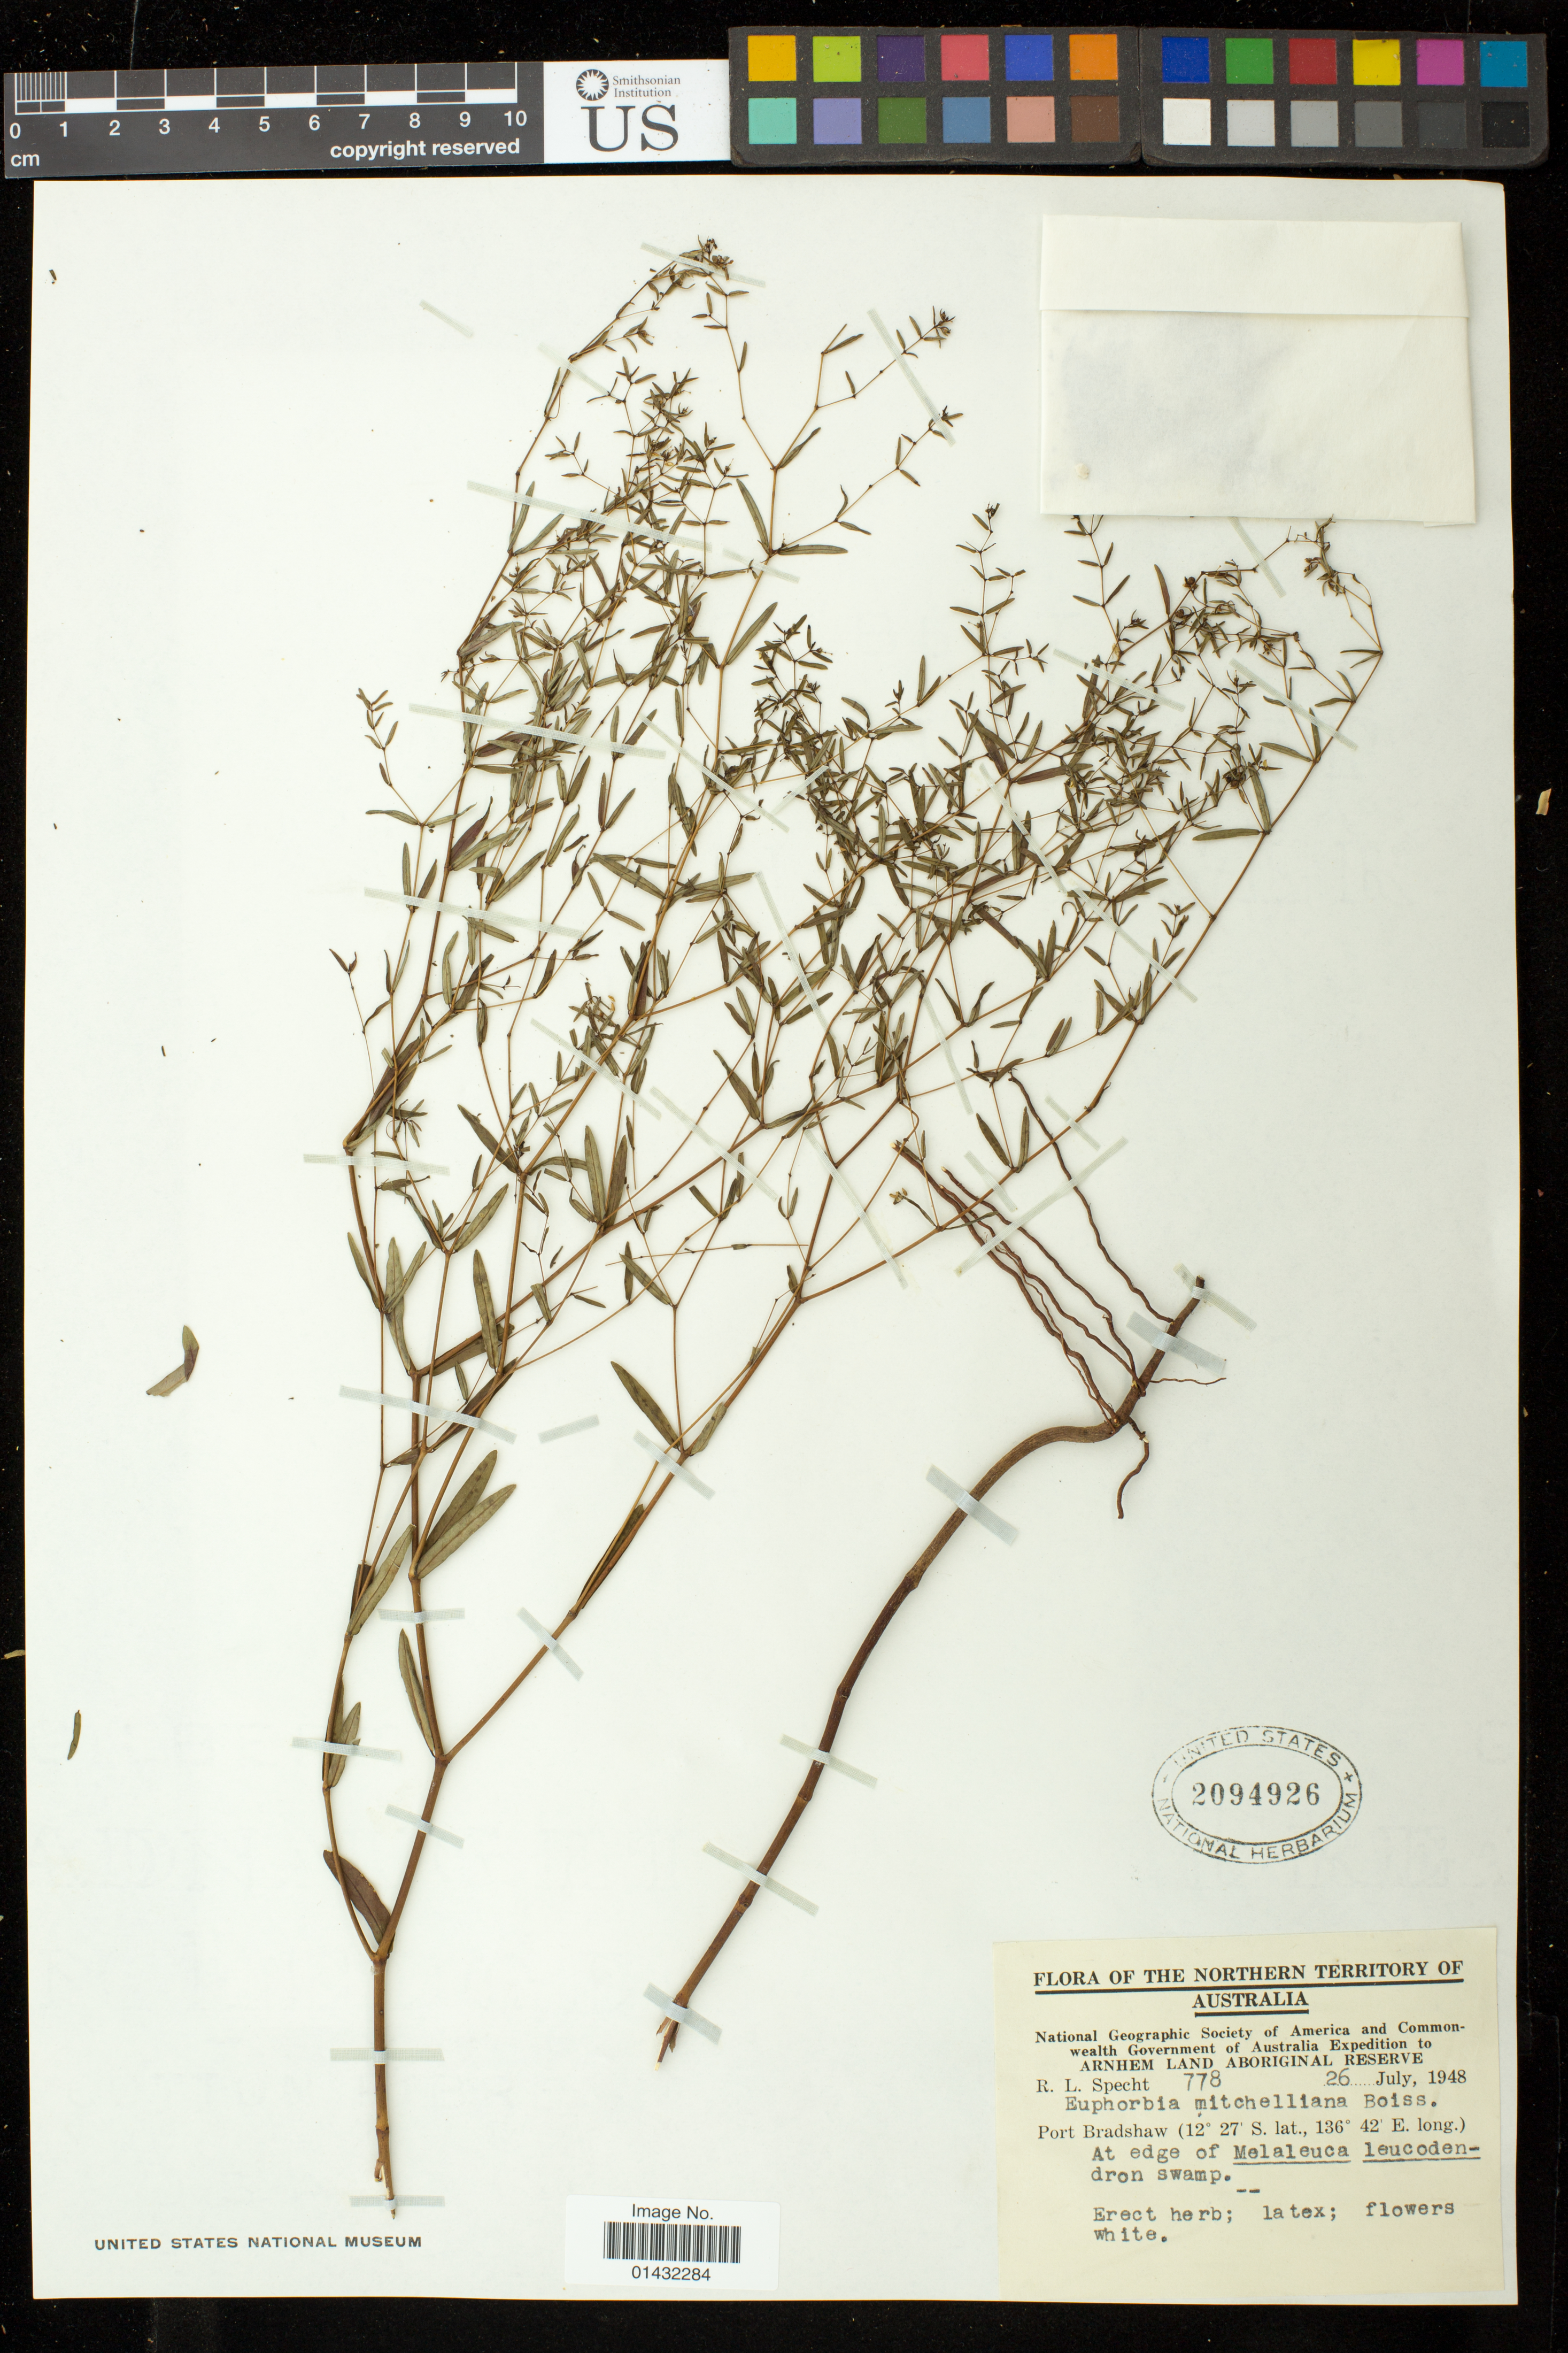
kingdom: Plantae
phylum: Tracheophyta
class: Magnoliopsida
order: Malpighiales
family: Euphorbiaceae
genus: Euphorbia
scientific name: Euphorbia mitchelliana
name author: Boiss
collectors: R. L. Specht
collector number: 778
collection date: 1948-07-26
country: Australia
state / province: Northern Territory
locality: Arnhem Land Aboriginal Reserve; Port Bradshaw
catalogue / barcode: US 2094926